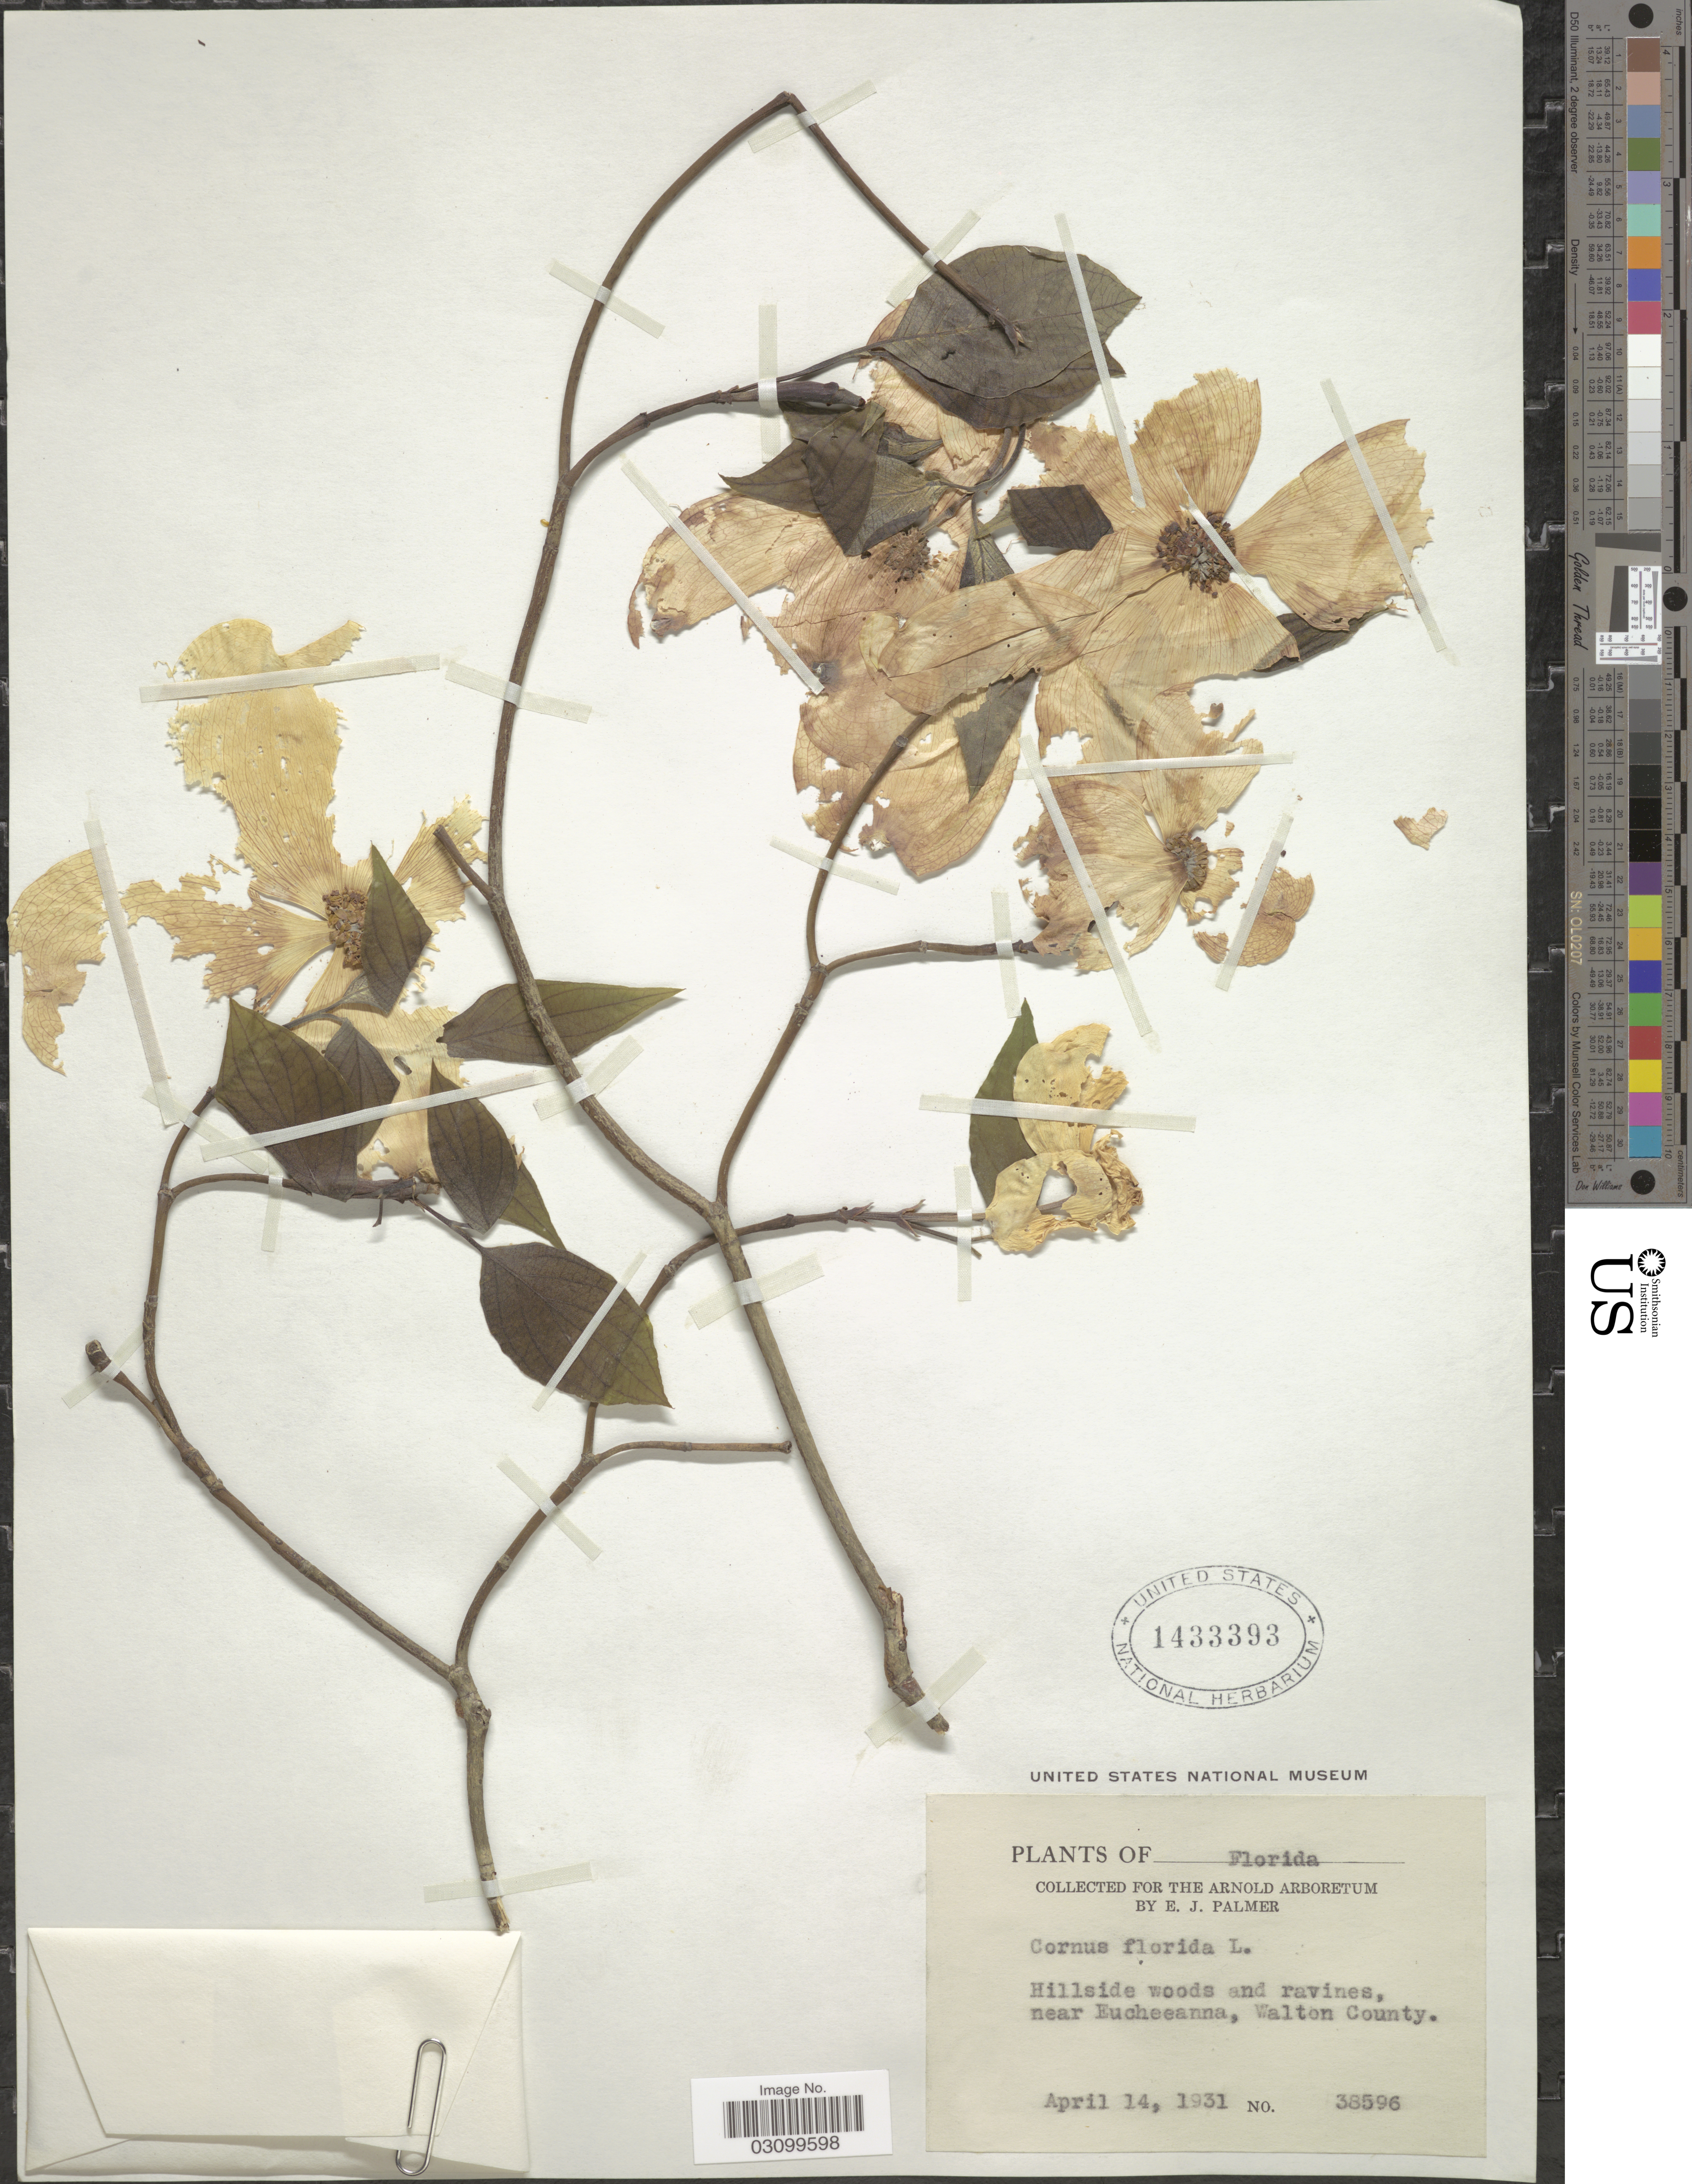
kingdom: Plantae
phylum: Tracheophyta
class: Magnoliopsida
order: Cornales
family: Cornaceae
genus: Cornus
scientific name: Cornus florida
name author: L.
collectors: E. J. Palmer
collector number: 38596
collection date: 1931-04-14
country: United States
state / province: Florida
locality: Hillside woods and ravines, near Eucheeanna, Walton County.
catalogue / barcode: US 1433393